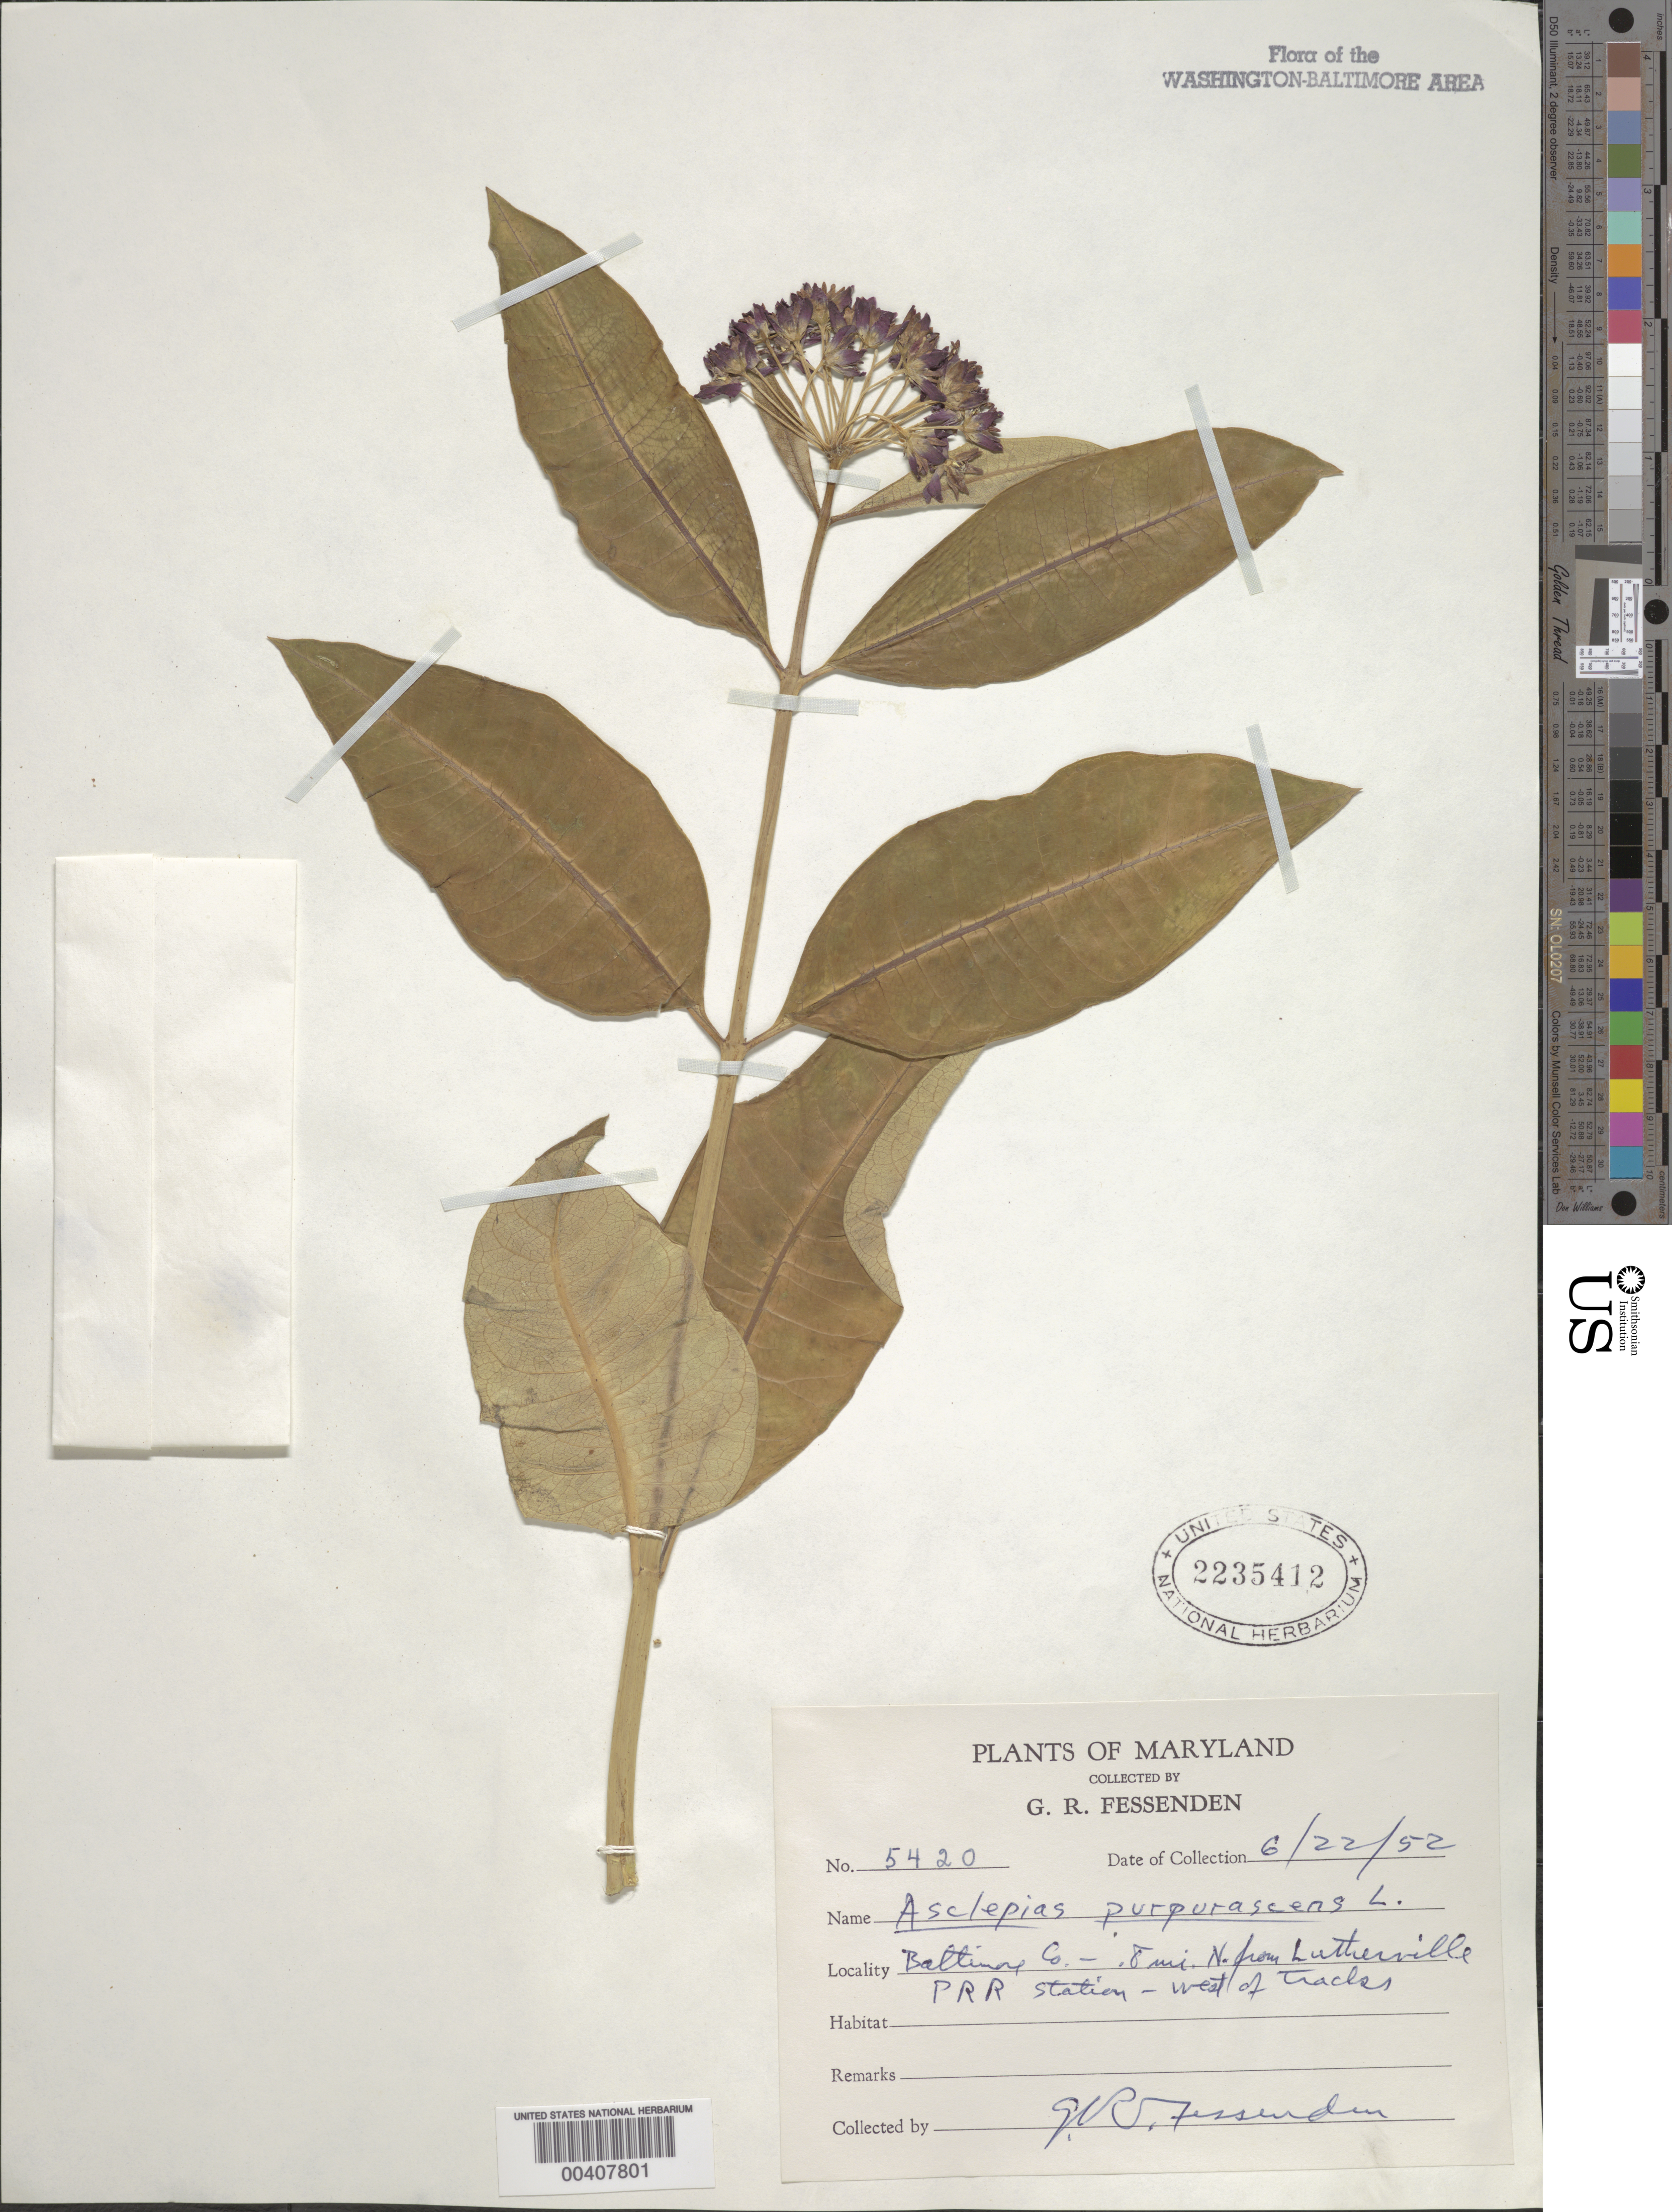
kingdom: Plantae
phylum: Tracheophyta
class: Magnoliopsida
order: Gentianales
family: Apocynaceae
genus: Asclepias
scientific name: Asclepias purpurascens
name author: L.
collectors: G. Fessenden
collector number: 5420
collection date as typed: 22 Jun 1952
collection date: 1952-06-22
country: United States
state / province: Maryland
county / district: Baltimore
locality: North of Lutherville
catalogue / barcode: US 2235412